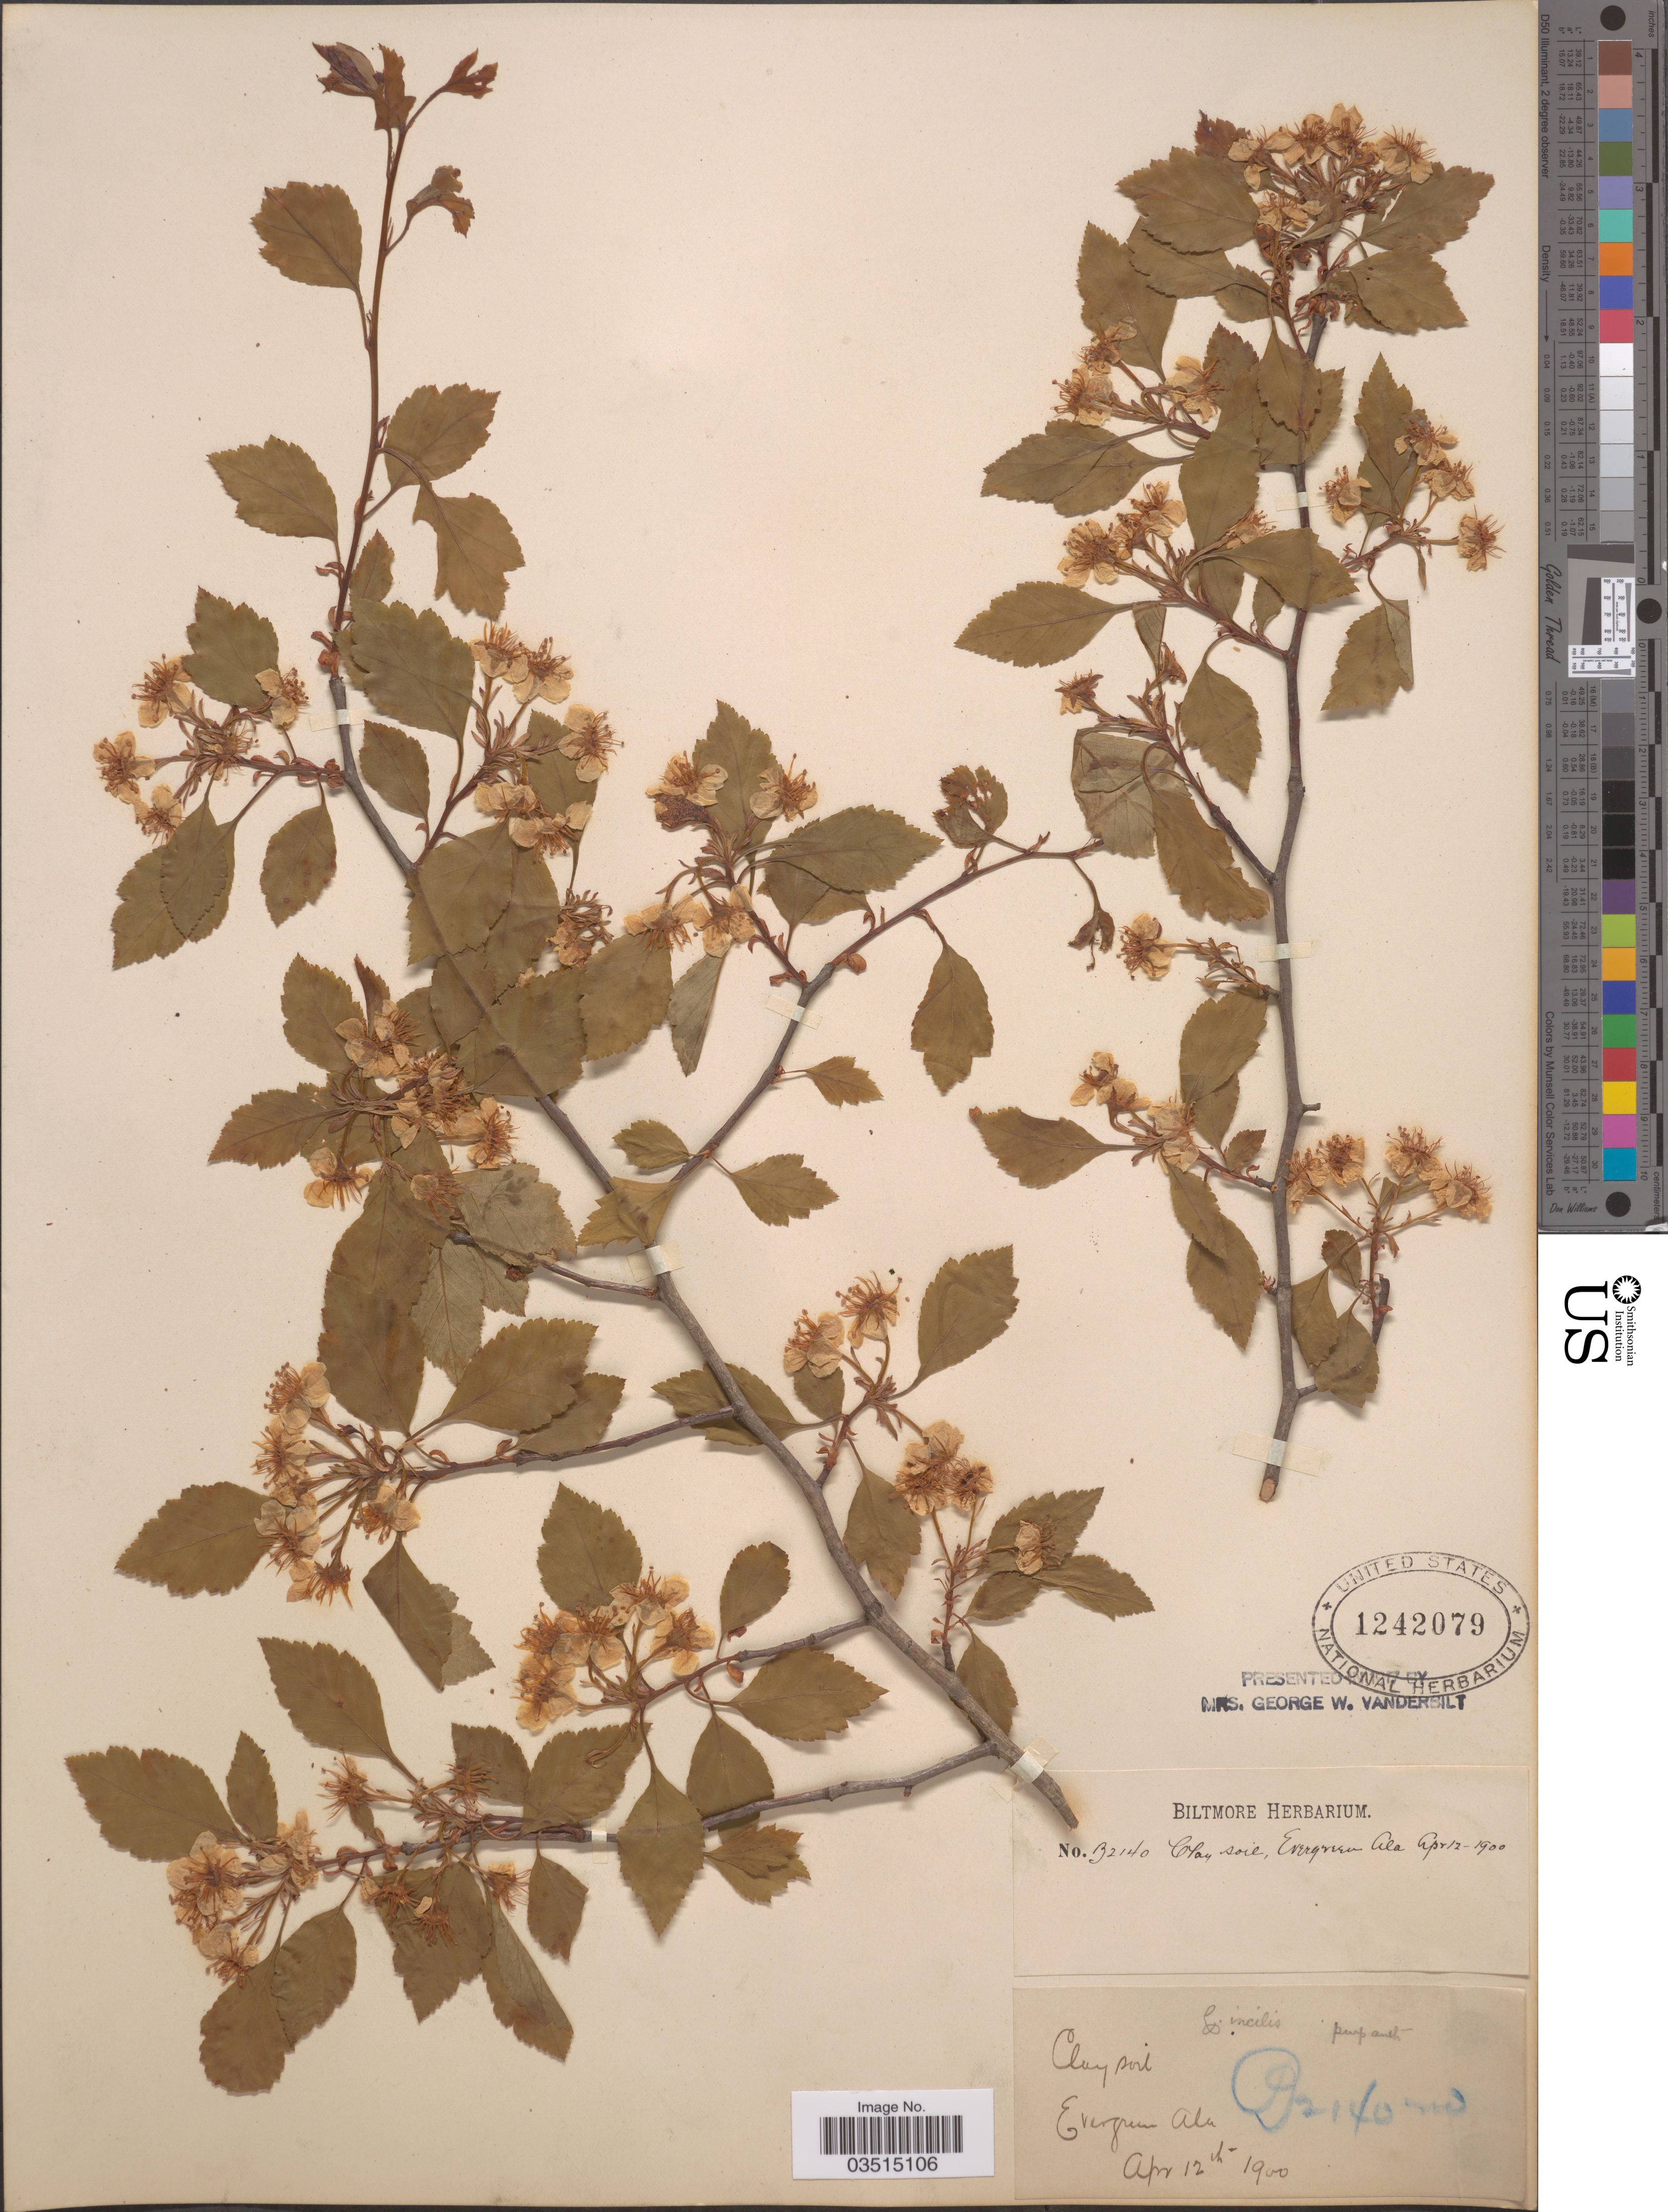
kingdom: Plantae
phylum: Tracheophyta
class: Magnoliopsida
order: Rosales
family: Rosaceae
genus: Crataegus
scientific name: Crataegus incilis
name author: Beadle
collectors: ex herb. Biltmore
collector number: B2140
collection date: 1900-04-12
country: United States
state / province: Alabama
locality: Evergreen.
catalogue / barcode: US 1242079